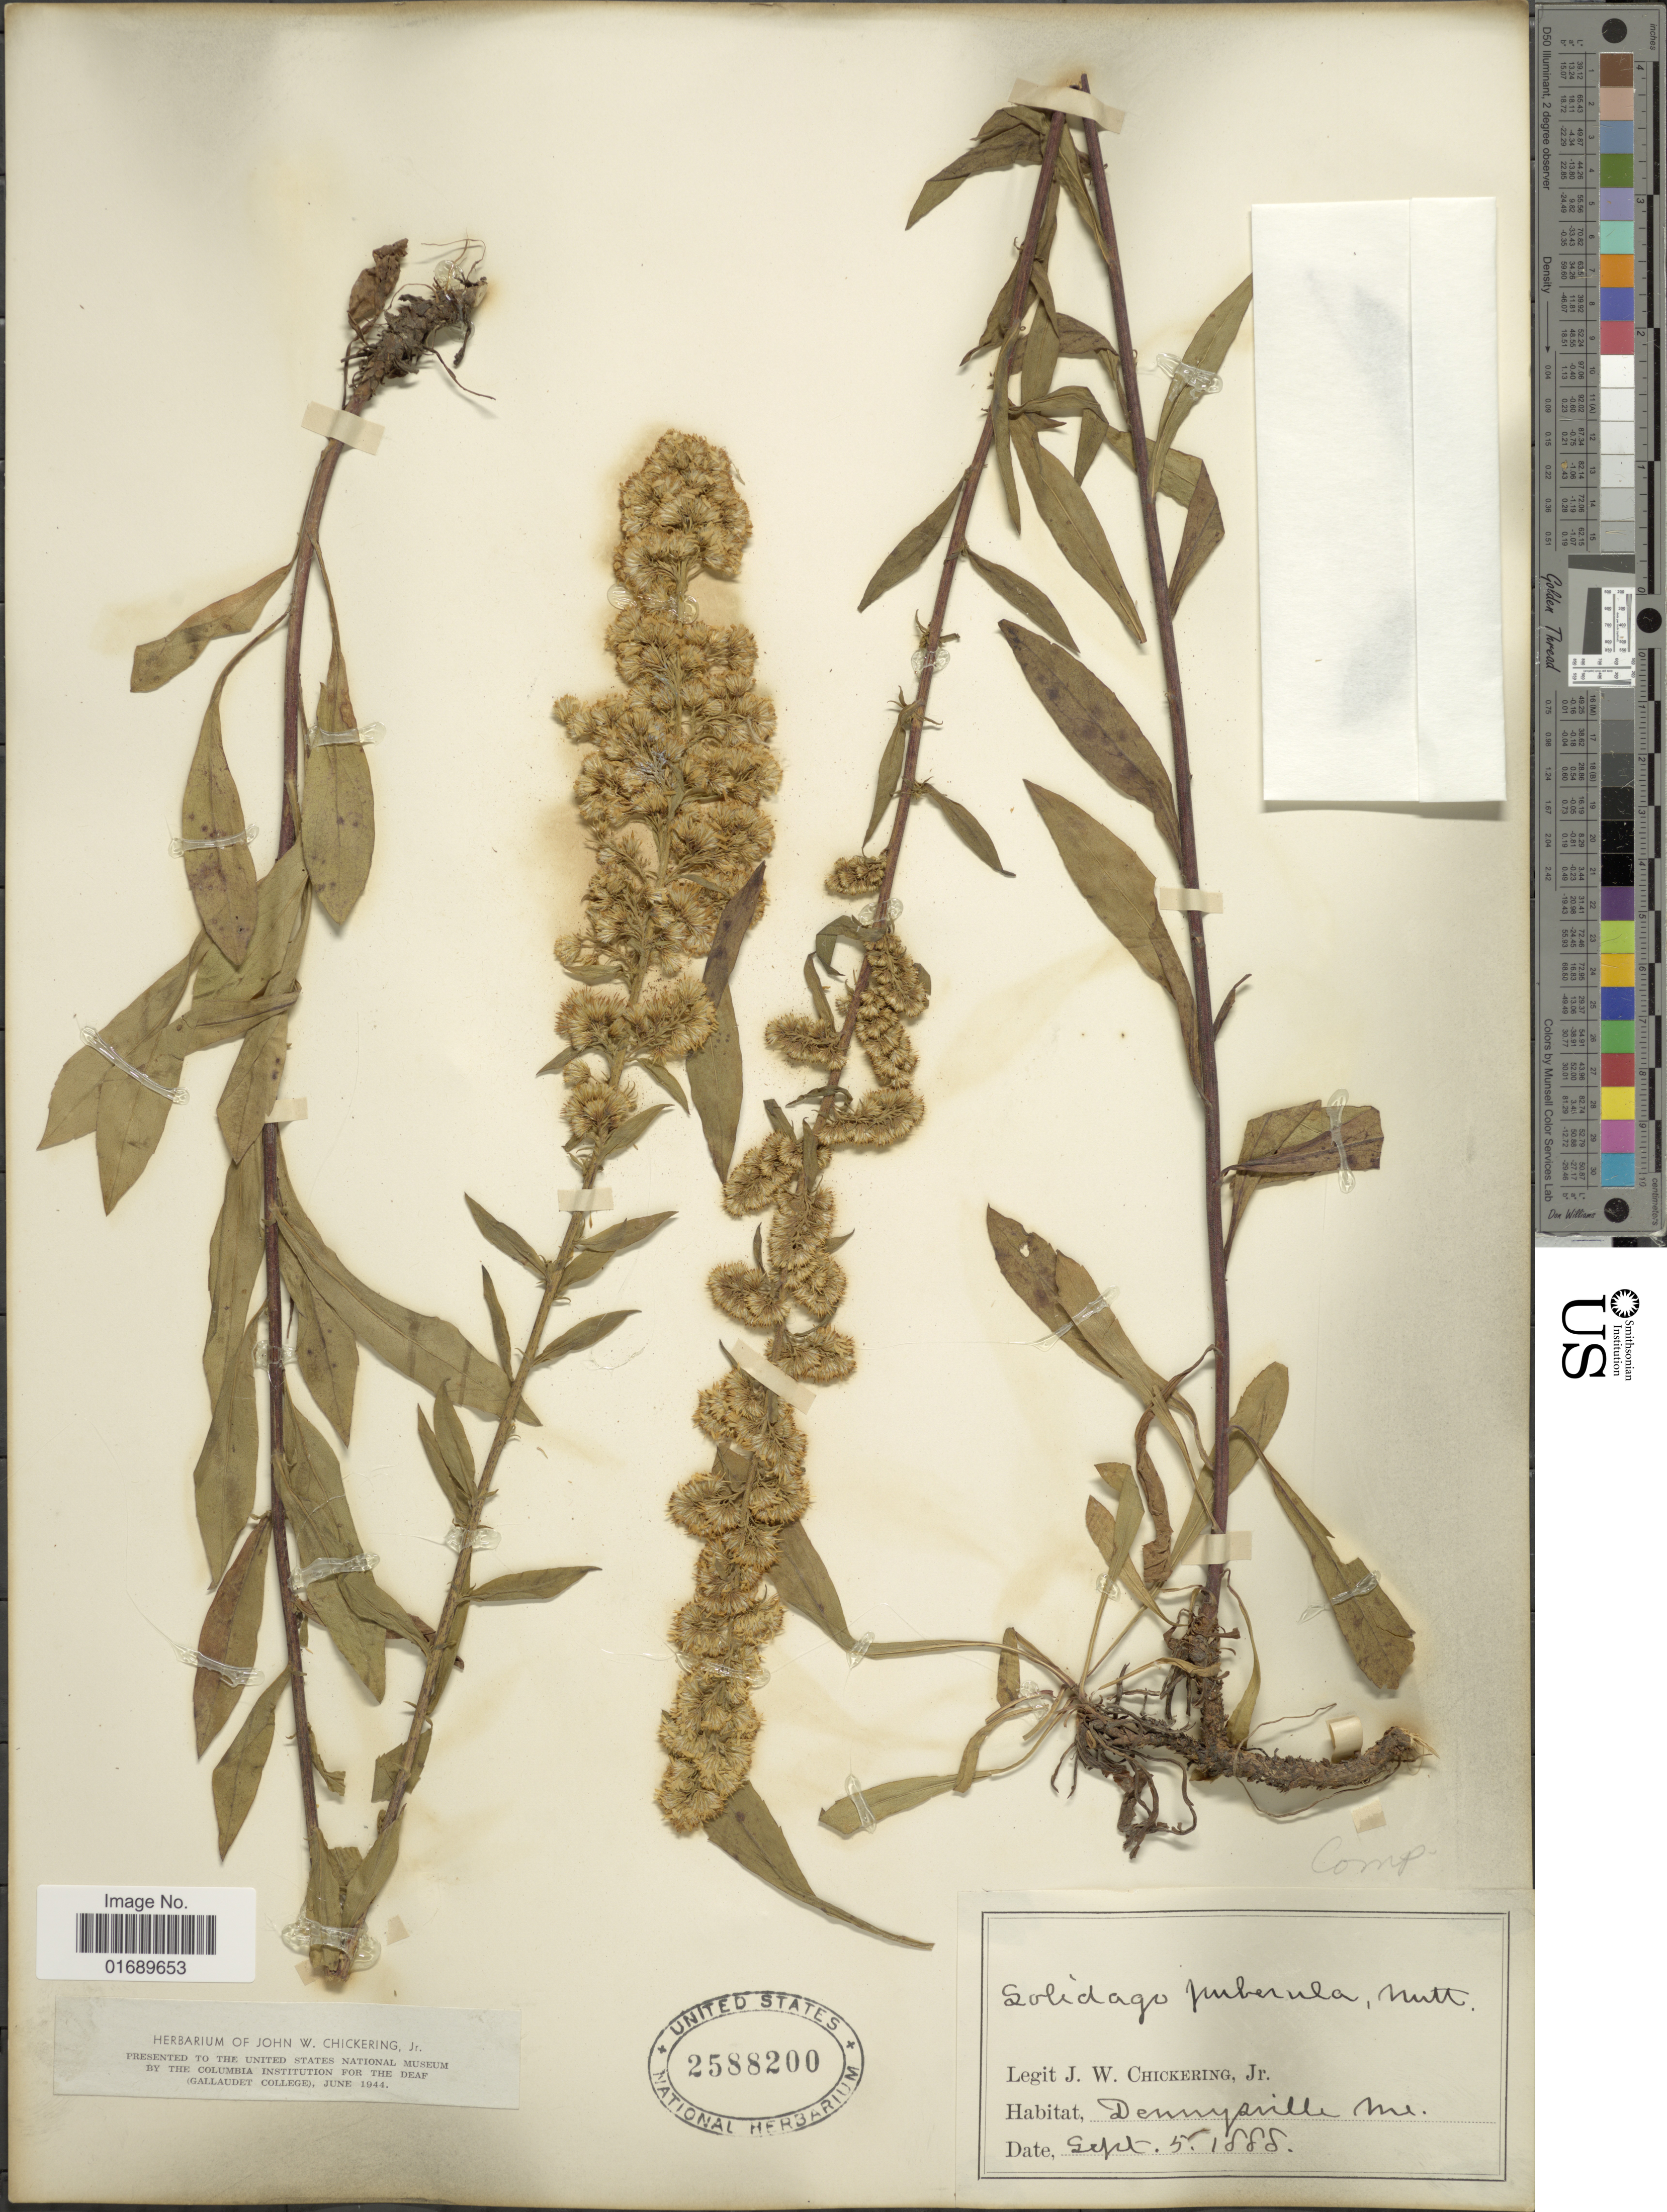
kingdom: Plantae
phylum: Tracheophyta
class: Magnoliopsida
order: Asterales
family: Asteraceae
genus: Solidago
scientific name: Solidago puberula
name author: Nutt.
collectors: J. W. Chickering Jr.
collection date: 1888-09-05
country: United States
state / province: Maine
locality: Dennysville.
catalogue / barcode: US 2588200